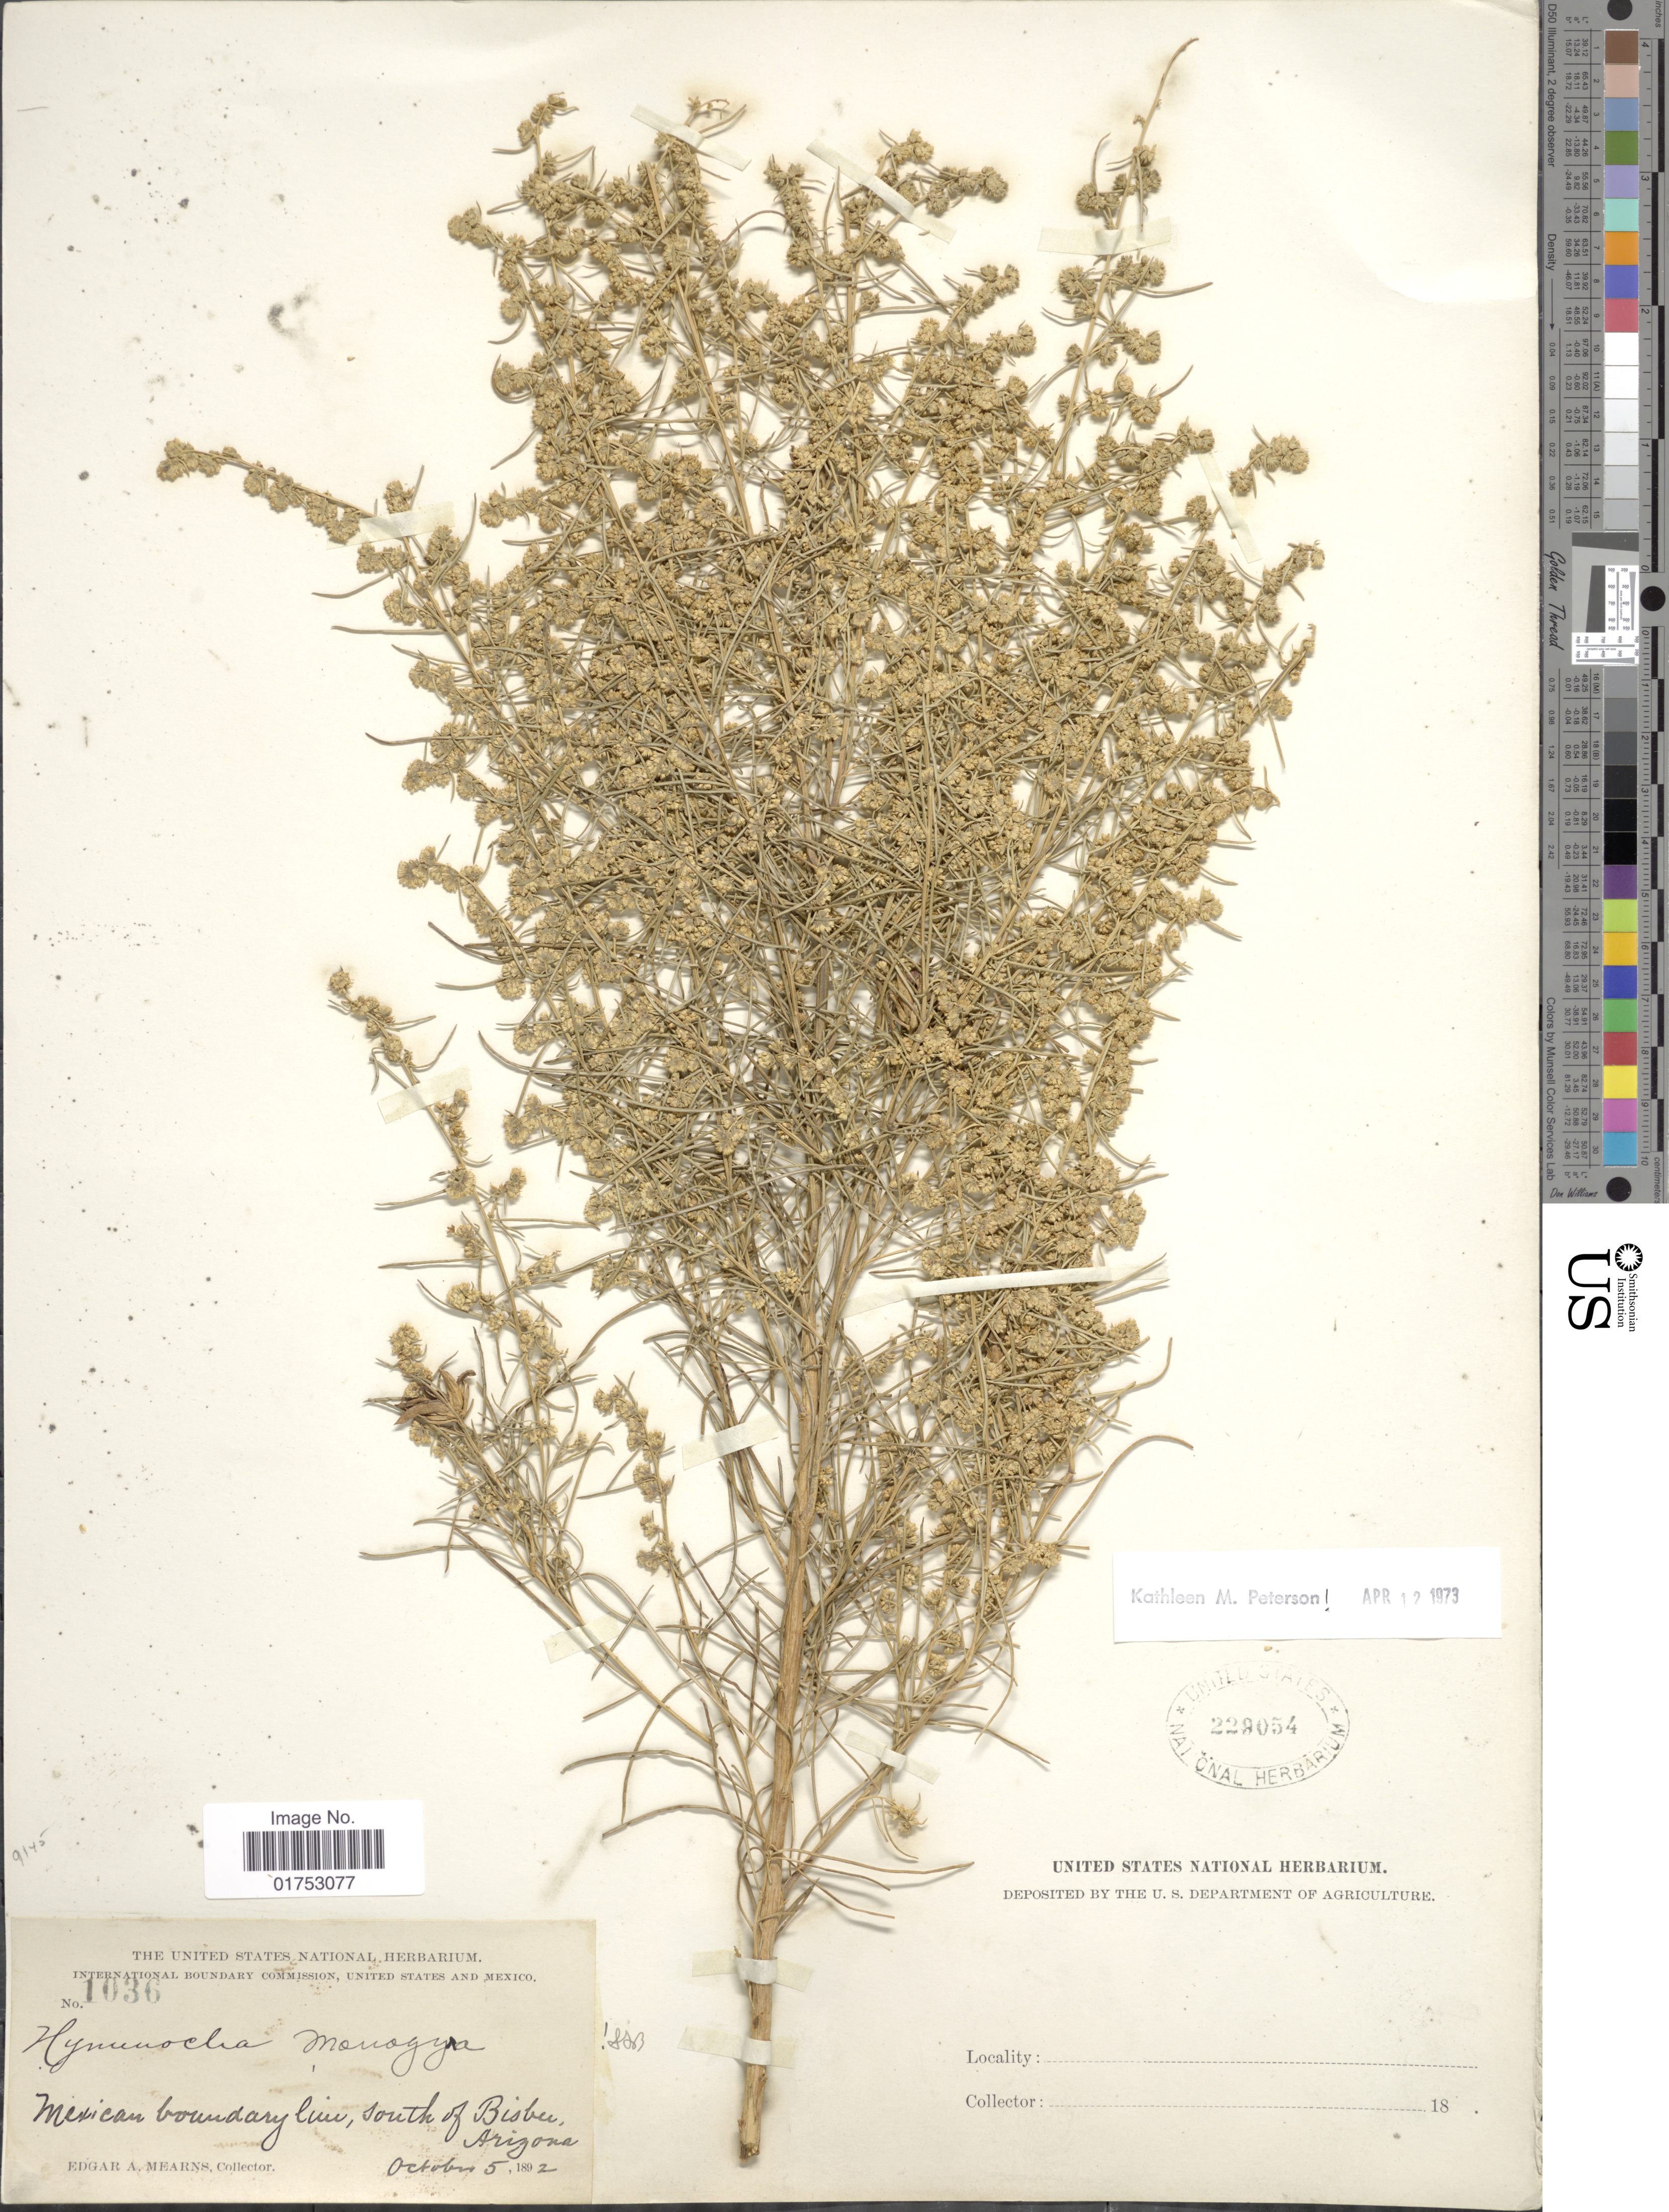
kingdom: Plantae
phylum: Tracheophyta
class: Magnoliopsida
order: Asterales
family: Asteraceae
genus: Hymenoclea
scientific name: Hymenoclea monogyra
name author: Torr. & A. Gray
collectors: E. A. Mearns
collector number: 1036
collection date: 1892-10-05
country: United States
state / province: Arizona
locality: Mexican boundary line, south of Bisbee.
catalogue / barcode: US 229054